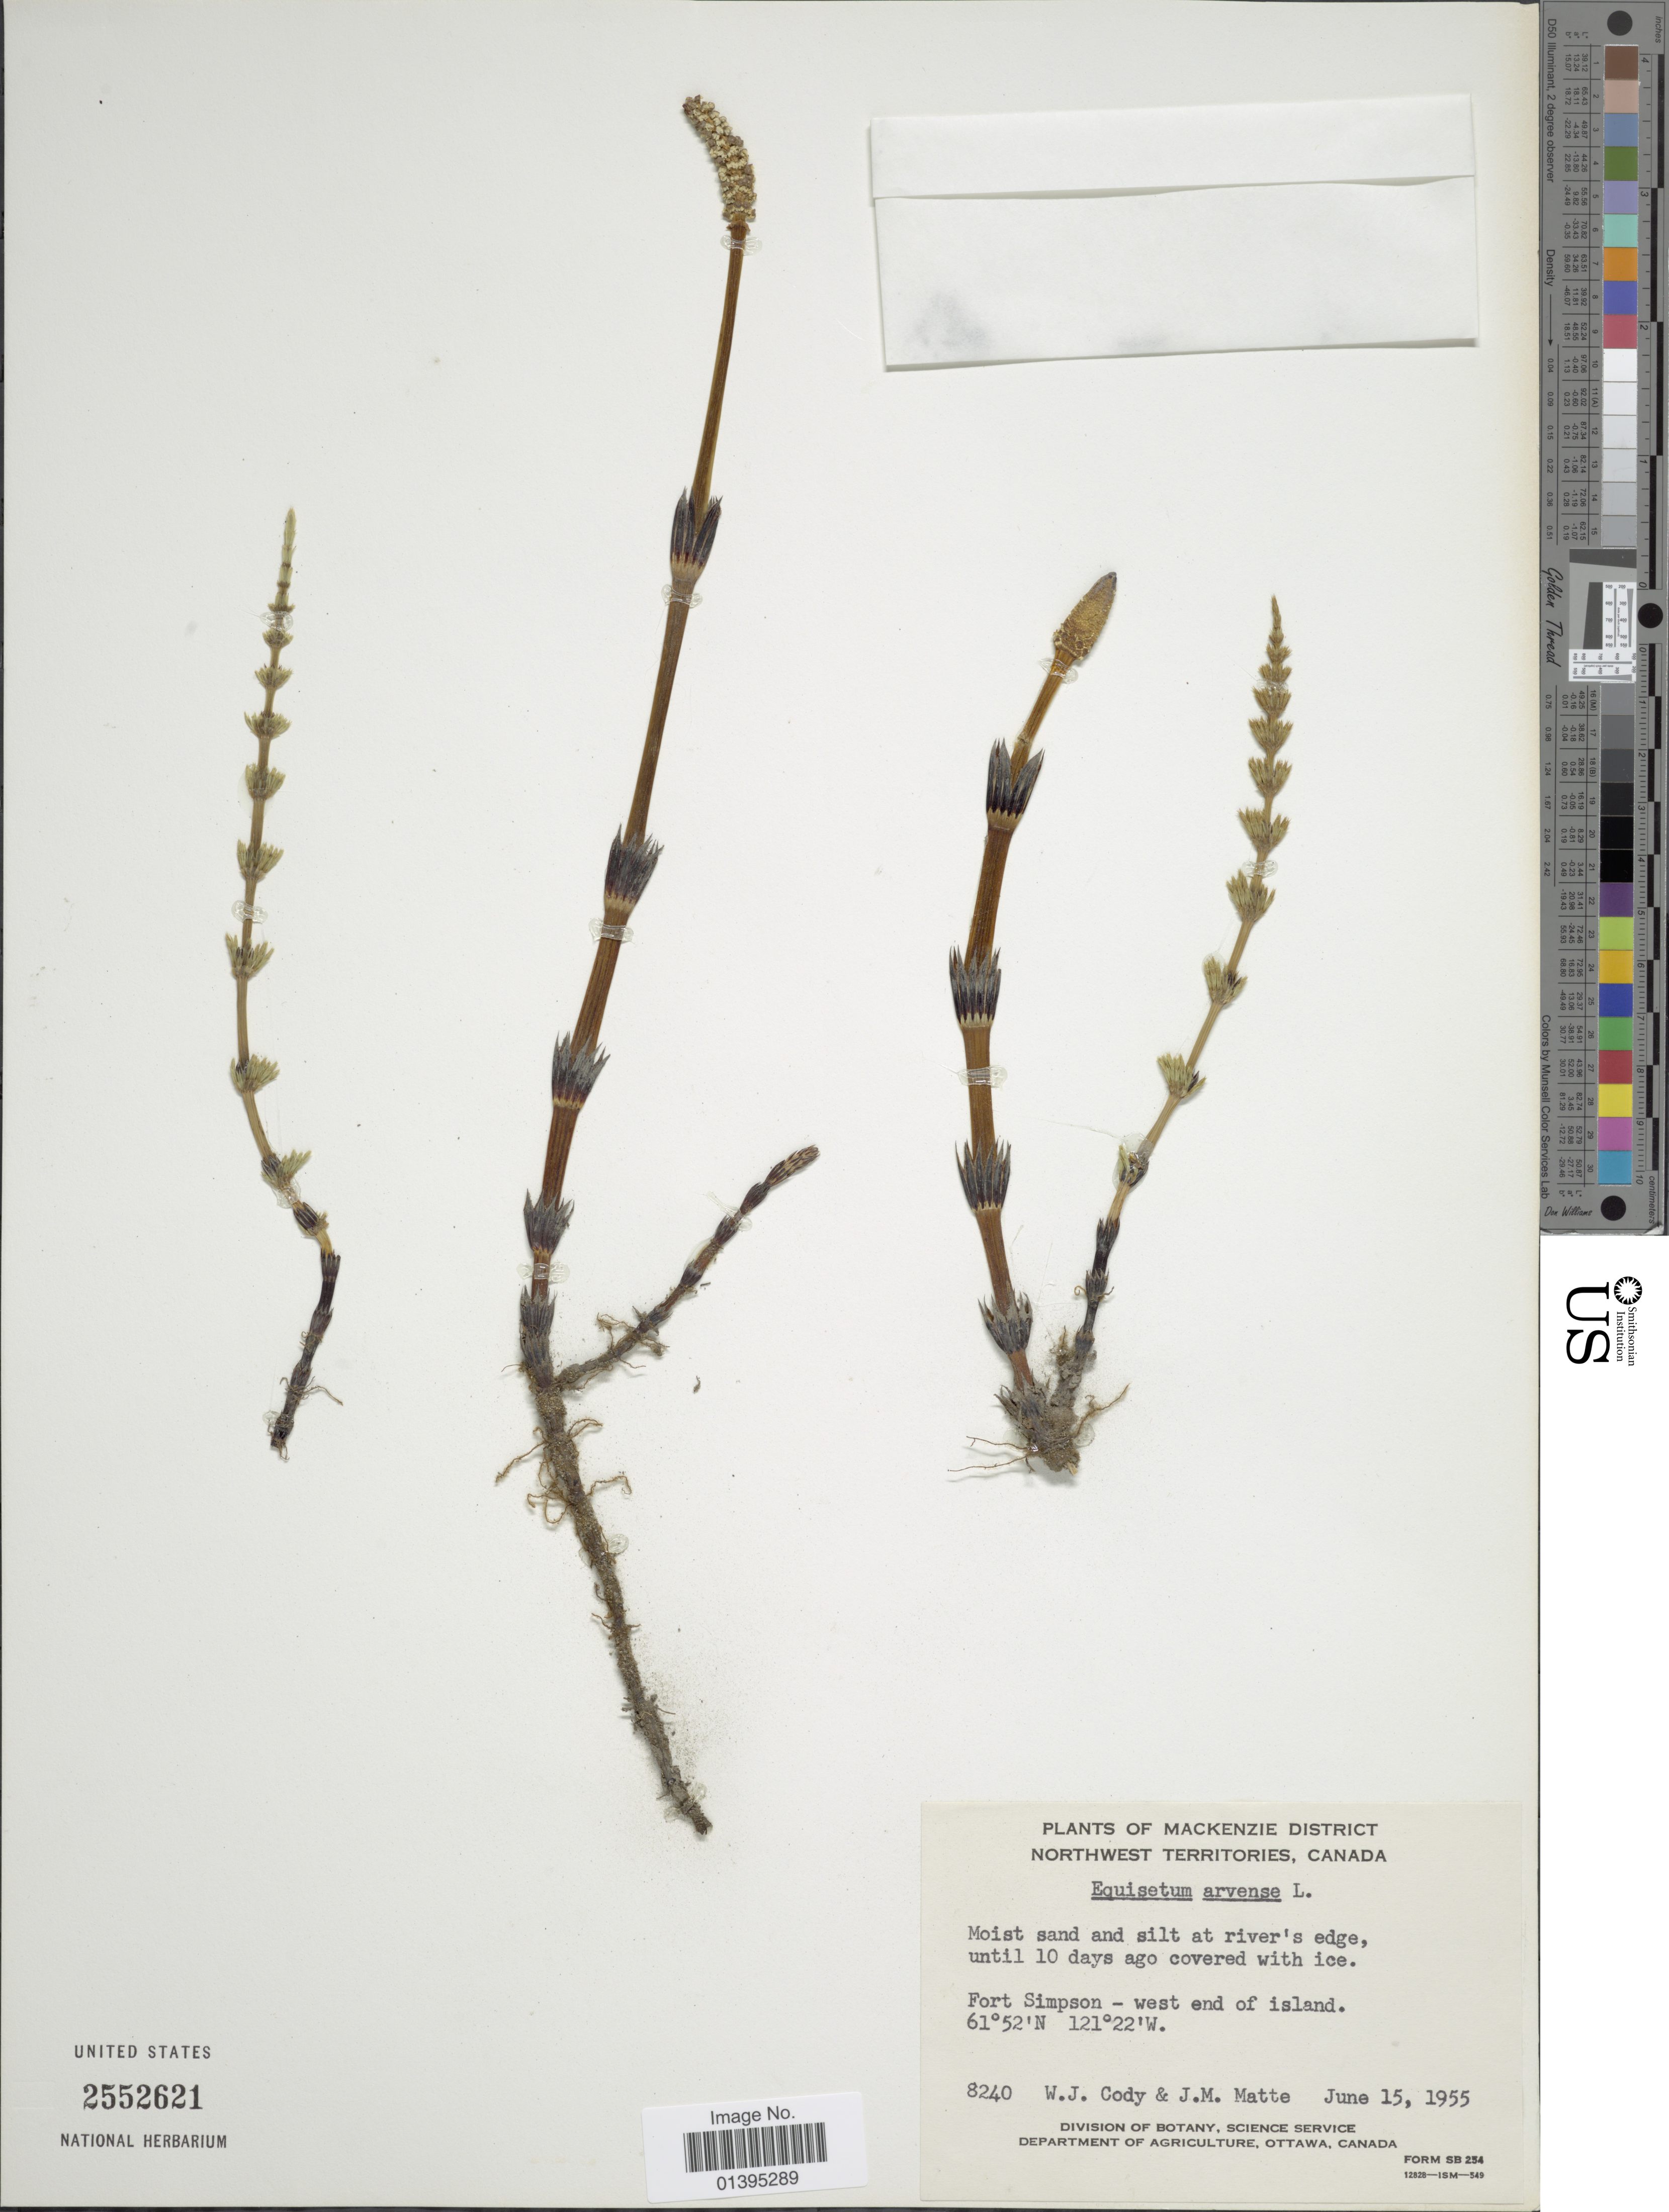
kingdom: Plantae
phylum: Tracheophyta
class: Polypodiopsida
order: Equisetales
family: Equisetaceae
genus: Equisetum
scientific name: Equisetum arvense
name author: L.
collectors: W. Cody & J. Matte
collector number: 8240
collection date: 1955-06-15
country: Canada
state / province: Northwest Territories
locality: MacKenzie District, Fort Simpson - west end of island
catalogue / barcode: US 2552621